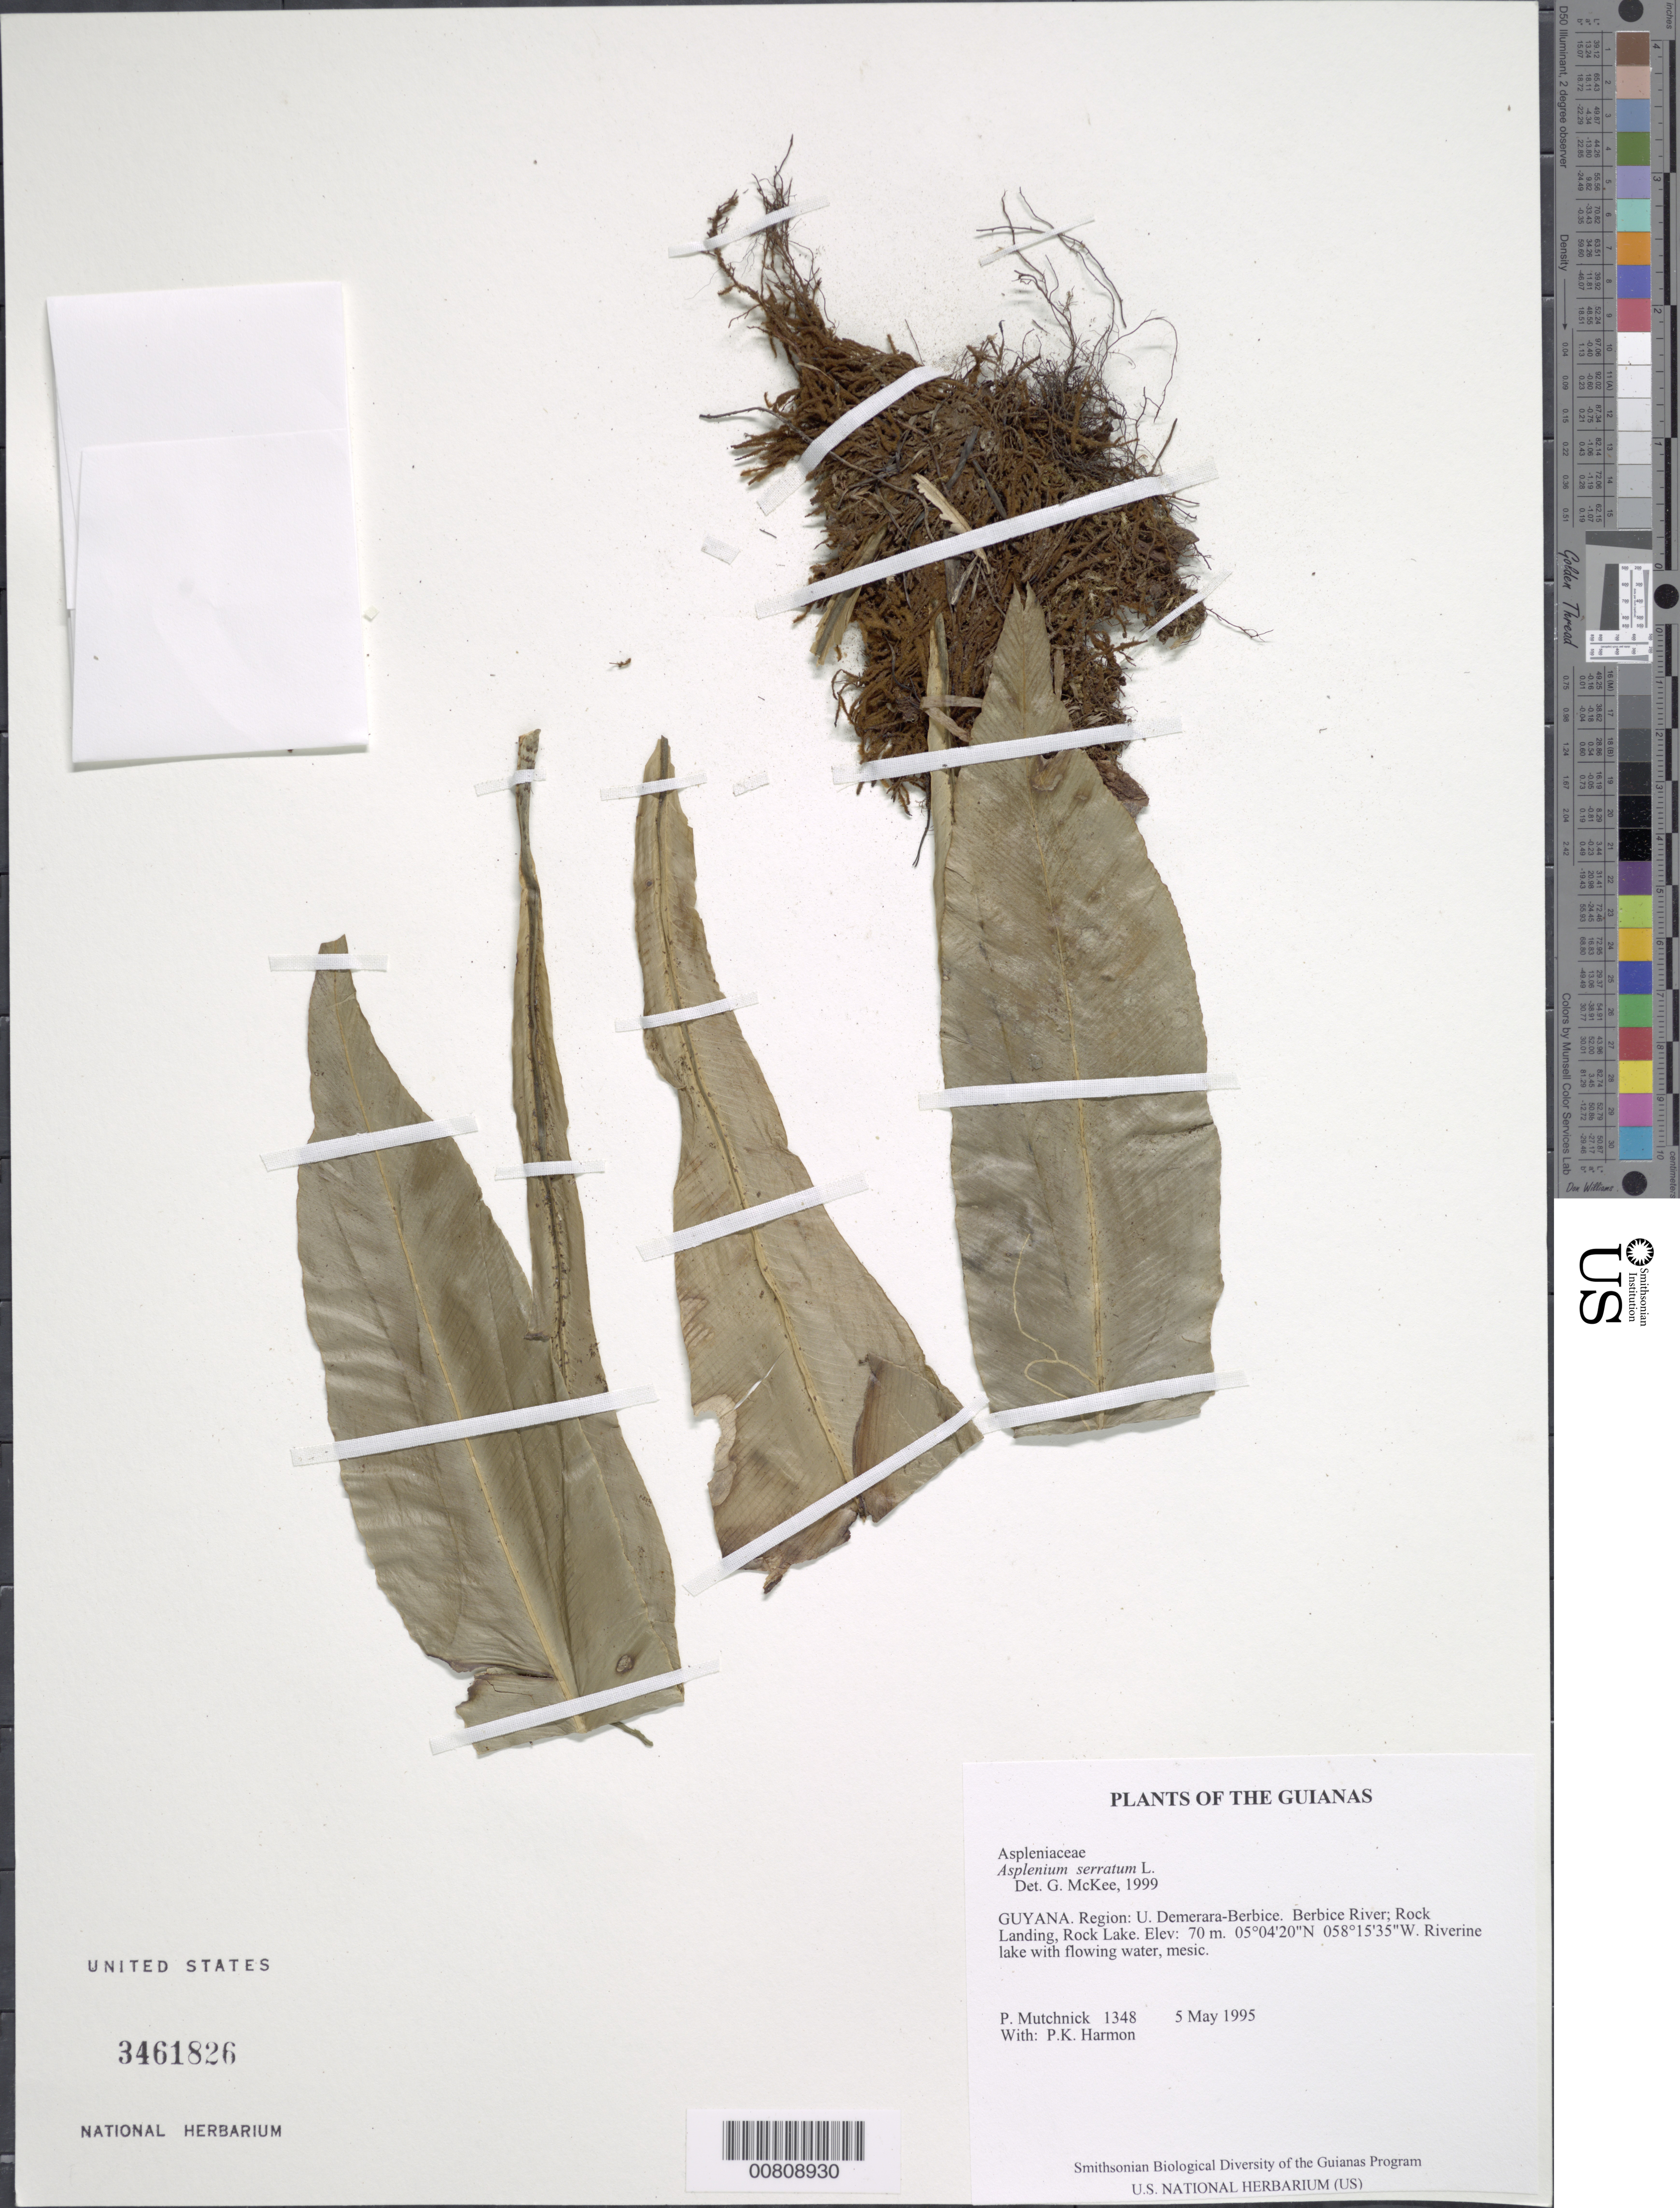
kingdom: Plantae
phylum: Tracheophyta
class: Polypodiopsida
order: Polypodiales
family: Aspleniaceae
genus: Asplenium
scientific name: Asplenium serratum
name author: L.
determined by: McKee, G. S., (US), NMNH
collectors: P. Mutchnick & P. Harmon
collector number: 1348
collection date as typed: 5 May 1995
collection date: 1995-05-05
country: Guyana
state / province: U. Demerara-Berbice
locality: Berbice River; Rock Landing, Rock Lake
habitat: Riverine lake with flowing water, mesic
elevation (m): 70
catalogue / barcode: US 3461826